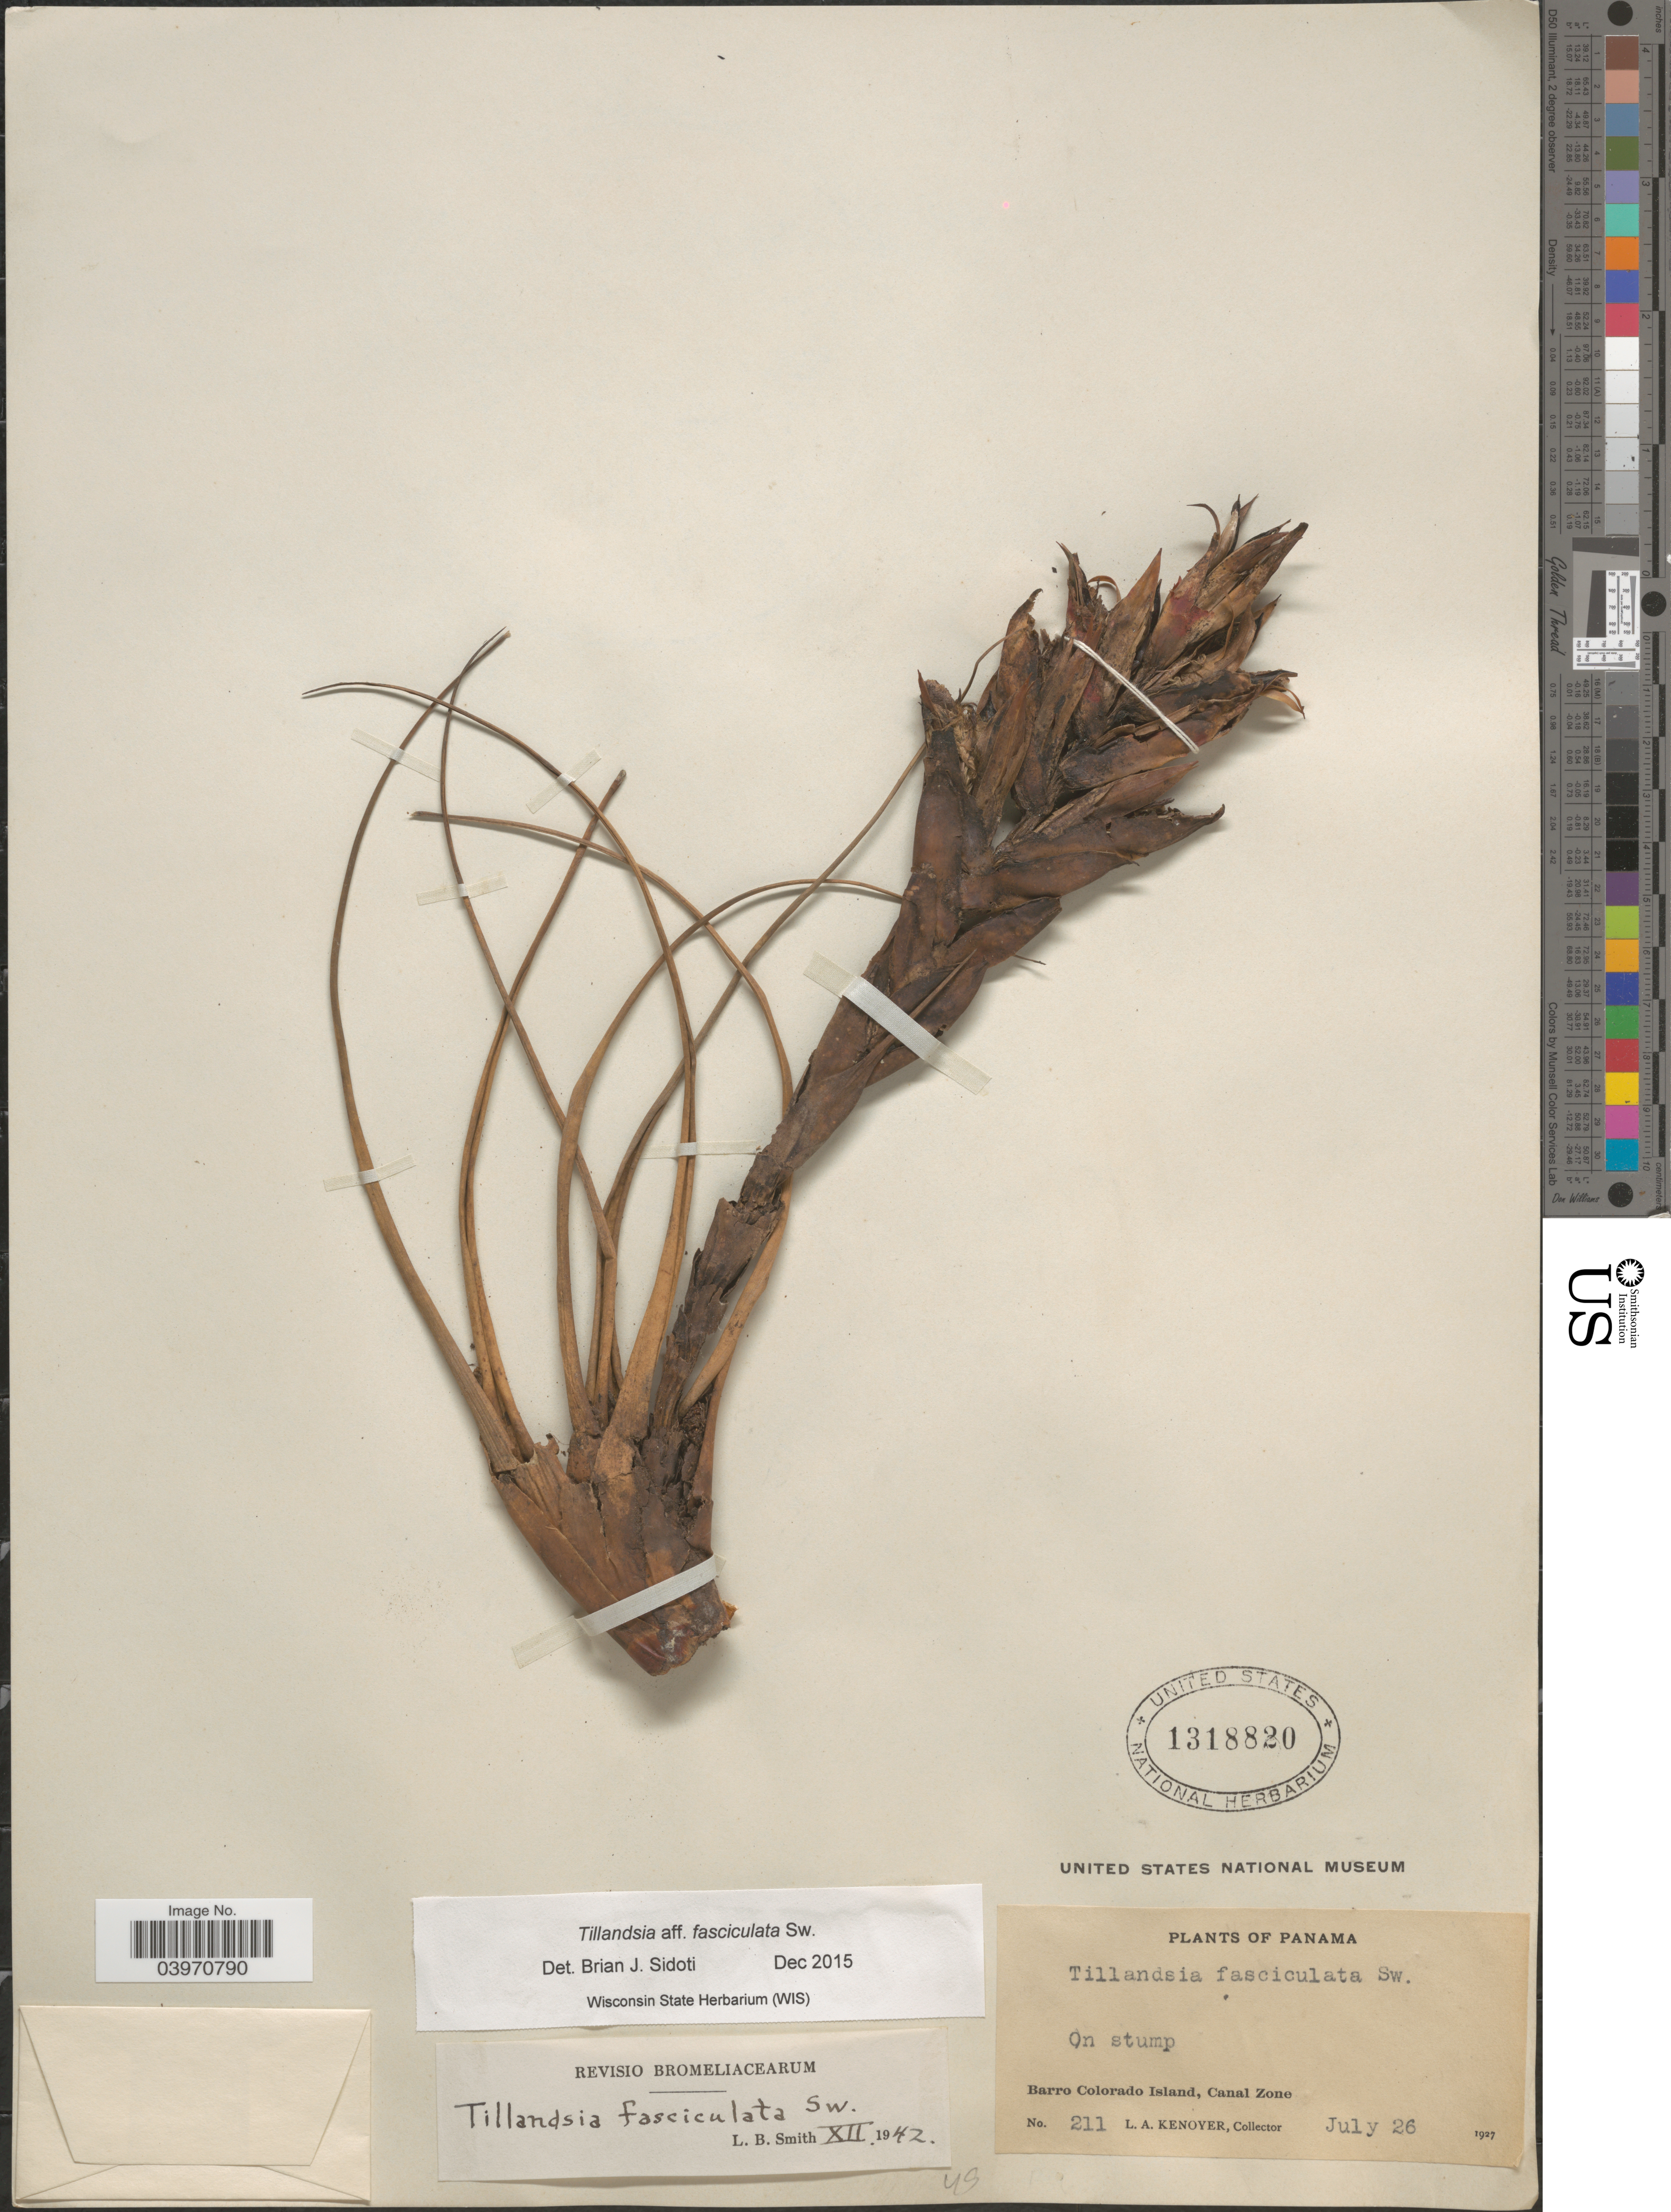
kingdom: Plantae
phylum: Tracheophyta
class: Liliopsida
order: Poales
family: Bromeliaceae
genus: Tillandsia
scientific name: Tillandsia fasciculata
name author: Sw.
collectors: L. A. Kenoyer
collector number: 211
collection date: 1927-07-26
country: Panama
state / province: Panamá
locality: Barro Colorado Island, Canal Zone.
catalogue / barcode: US 1318820